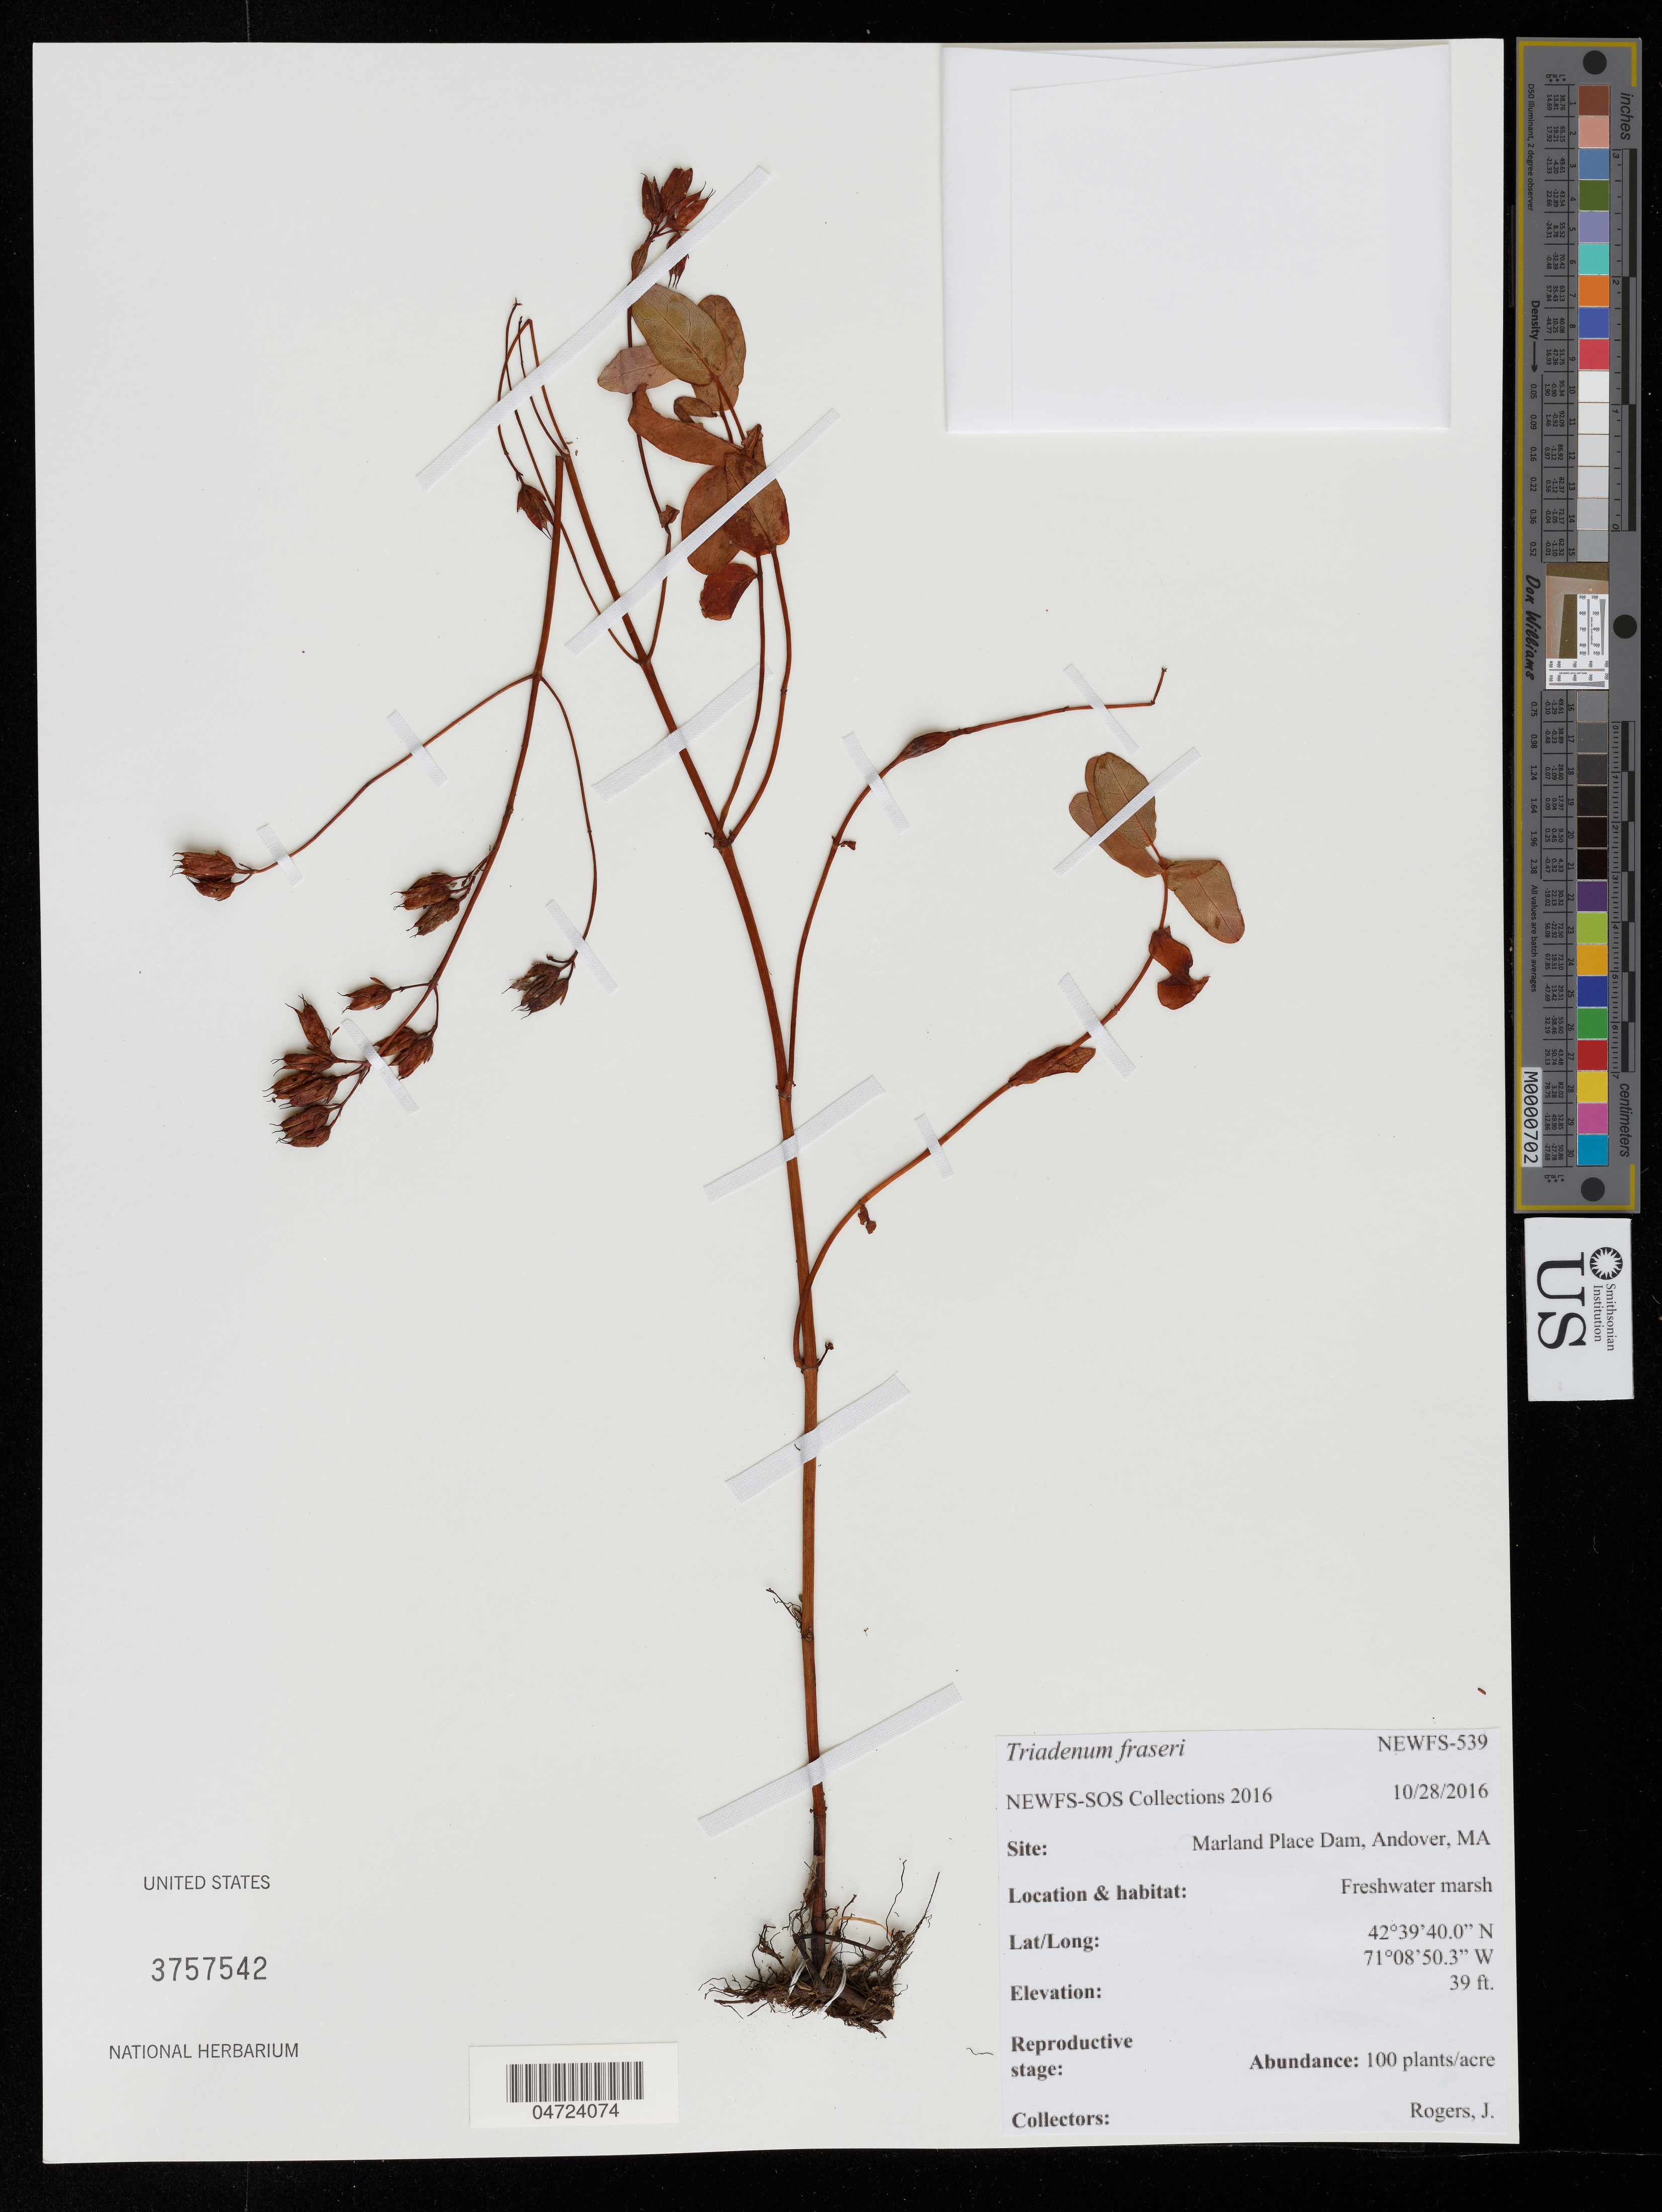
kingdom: Plantae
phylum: Tracheophyta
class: Magnoliopsida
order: Malpighiales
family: Hypericaceae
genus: Triadenum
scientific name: Triadenum fraseri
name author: (Spach) Gleason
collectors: J. Rogers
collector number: NEWFS-539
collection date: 2016-10-28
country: United States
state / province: Massachusetts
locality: Marland Place Dam, Andover.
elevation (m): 12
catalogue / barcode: US 3757542